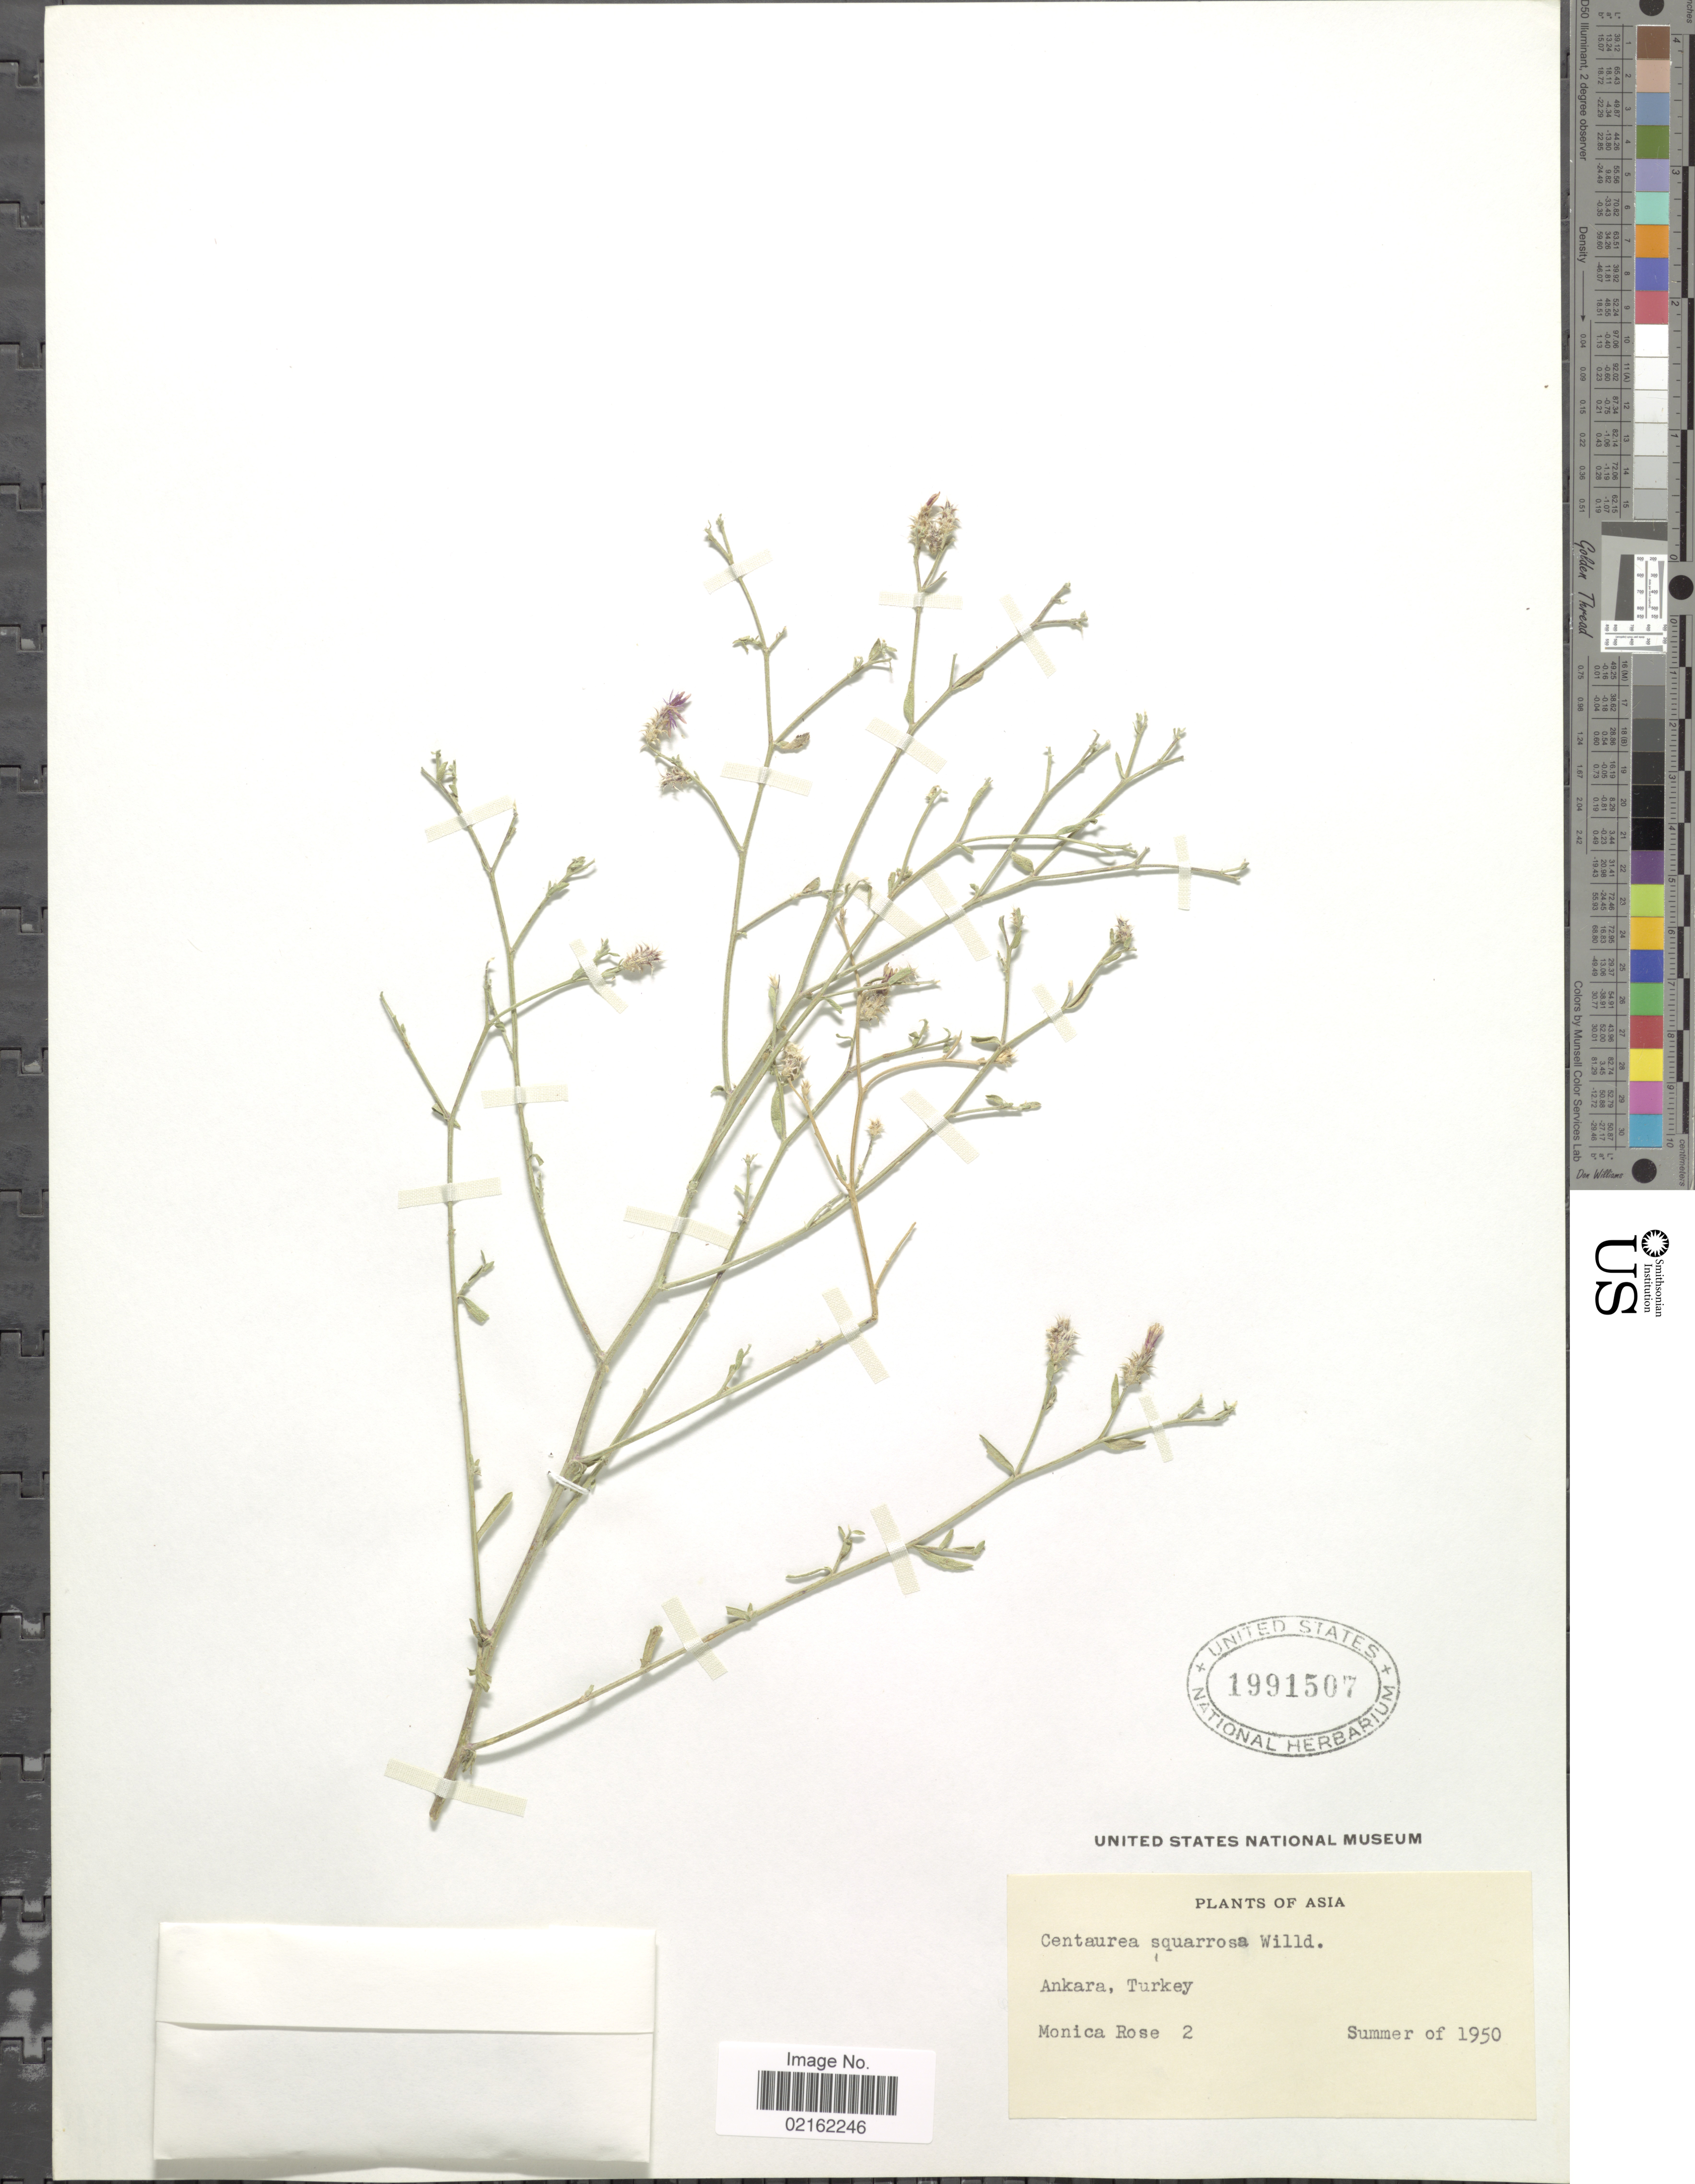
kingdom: Plantae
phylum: Tracheophyta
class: Magnoliopsida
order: Asterales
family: Asteraceae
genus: Centaurea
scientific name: Centaurea virgata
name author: Lam.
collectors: L. B. Rose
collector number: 2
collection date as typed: summer 1950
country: Turkey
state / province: Ankara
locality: Asia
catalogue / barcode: US 1991507